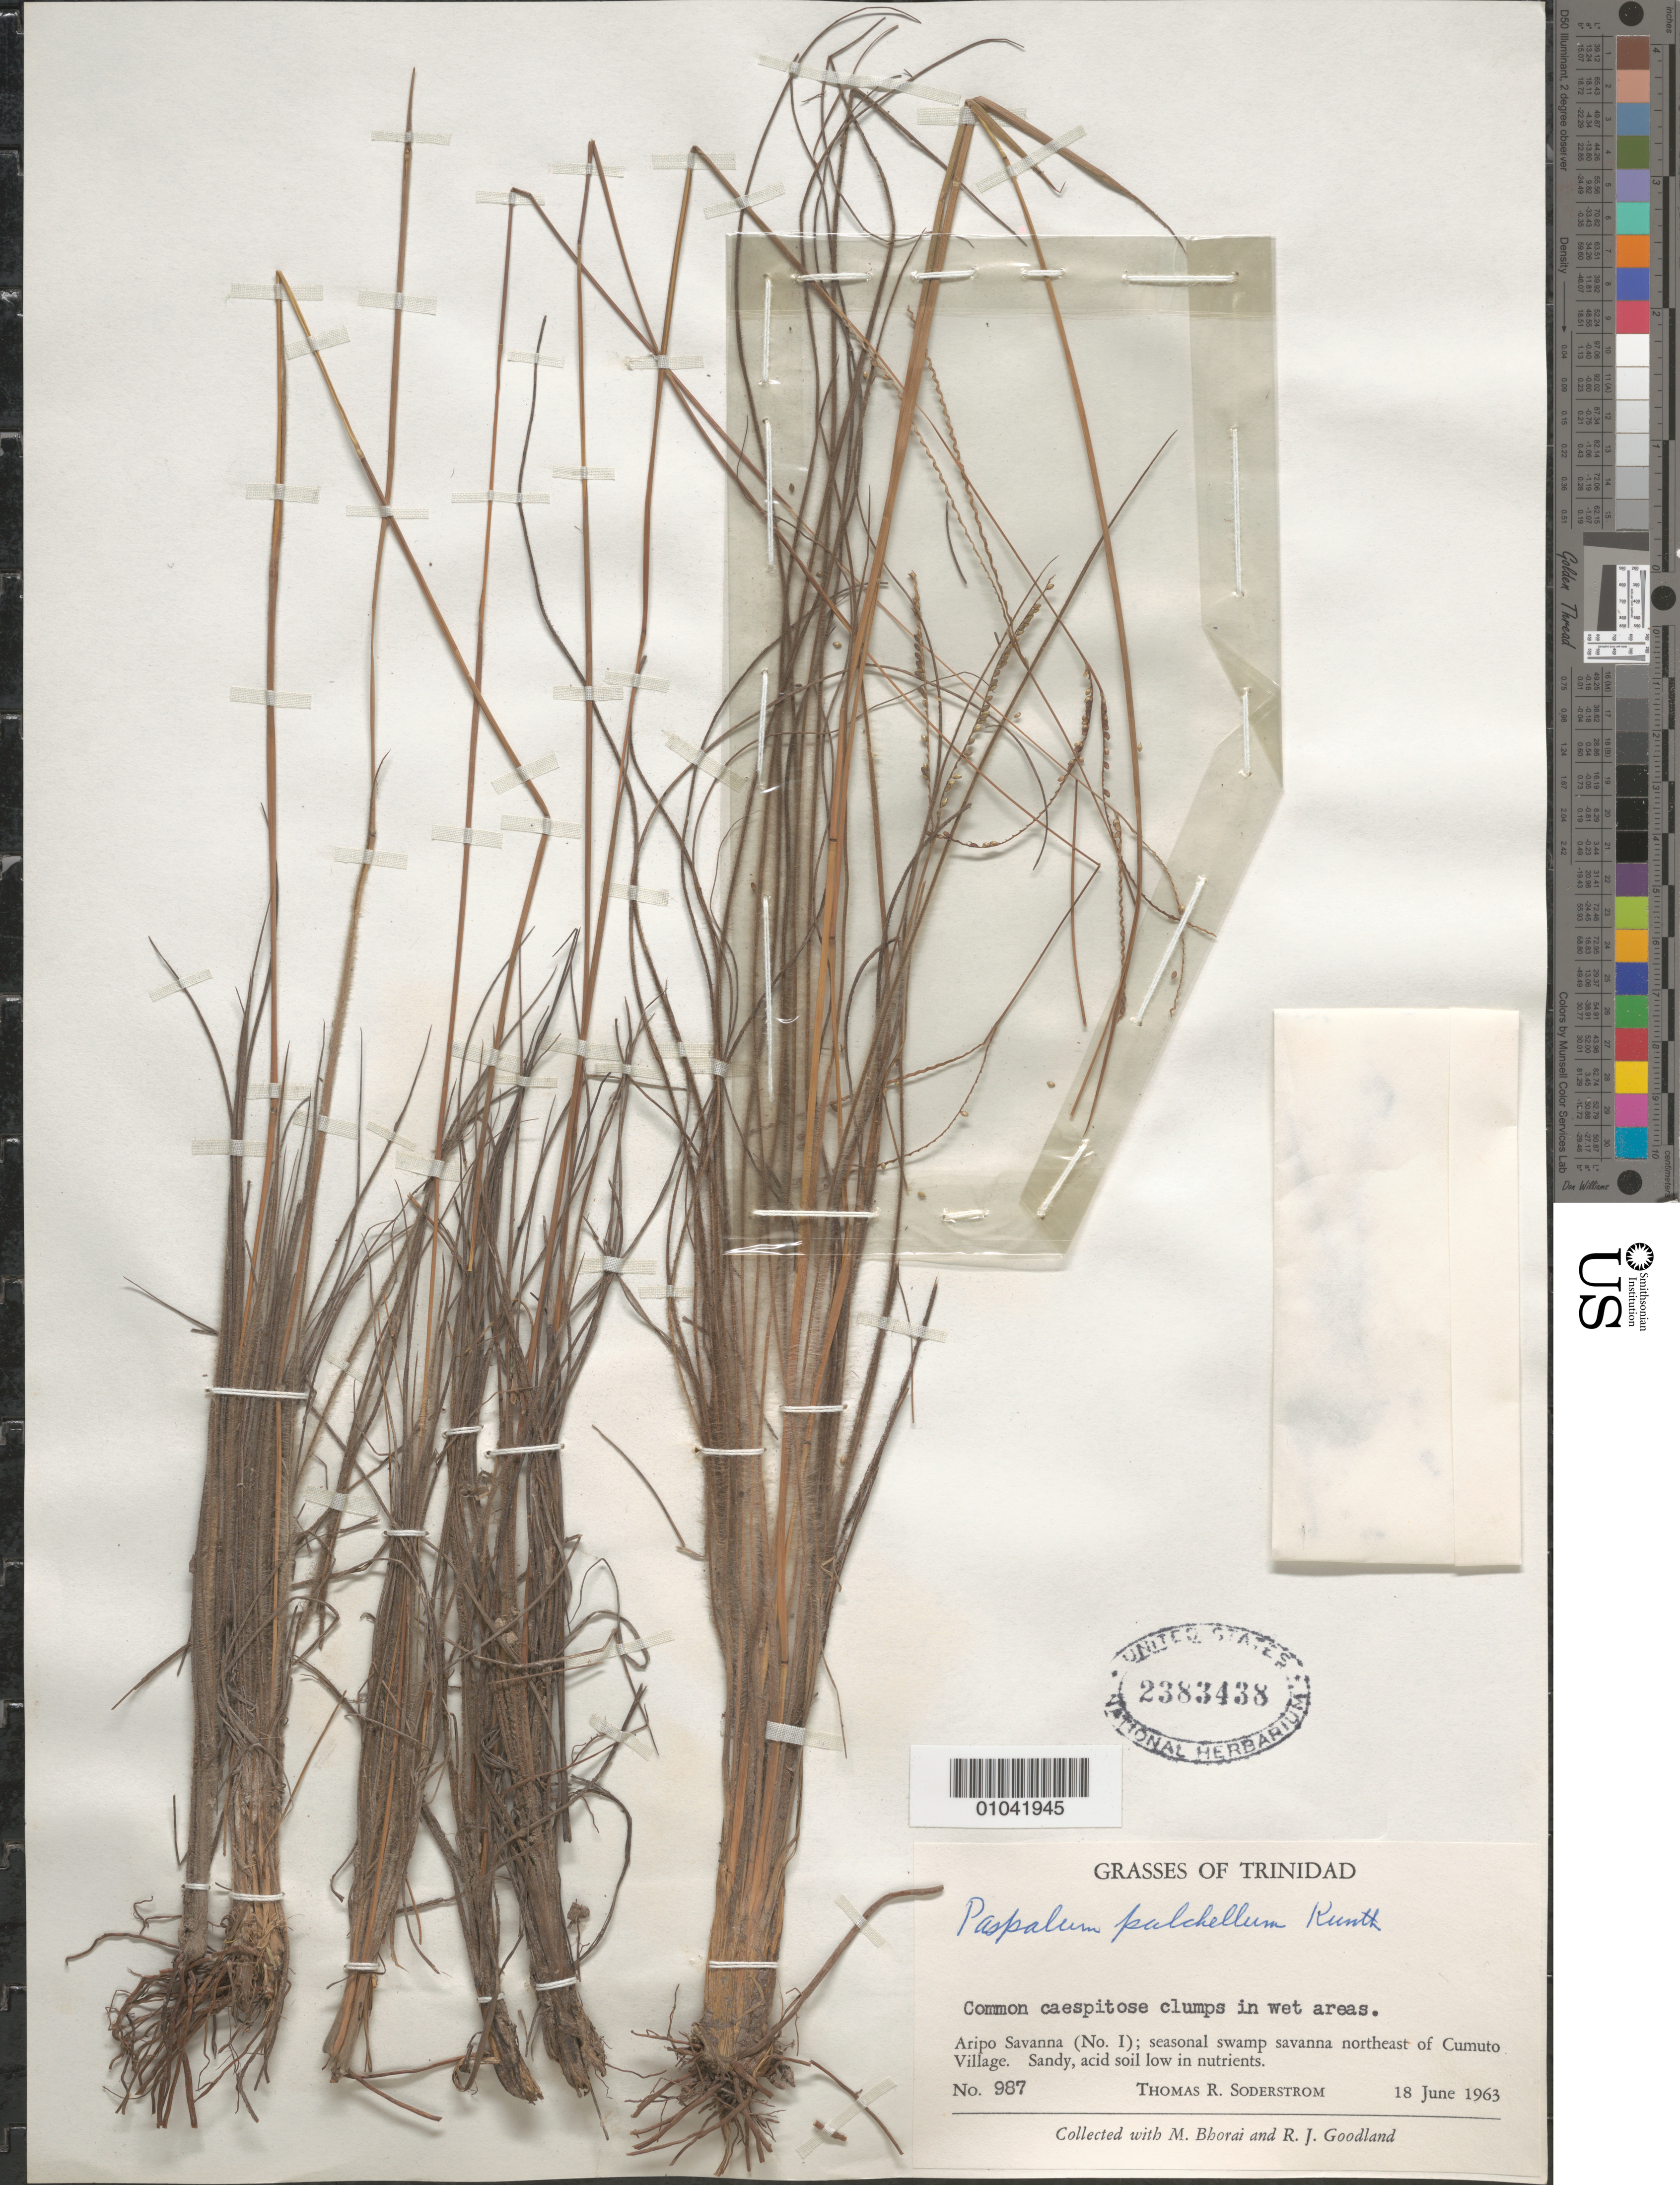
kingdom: Plantae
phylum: Tracheophyta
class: Liliopsida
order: Poales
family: Poaceae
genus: Paspalum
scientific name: Paspalum pulchellum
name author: Kunth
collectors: T. R. Soderstrom, M. Bhorai & R. Goodland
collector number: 987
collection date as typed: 18 Jun 1963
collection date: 1963-06-18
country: Trinidad and Tobago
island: Trinidad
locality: Aripo Savanna, NE of Cumuto Village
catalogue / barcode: US 2383438